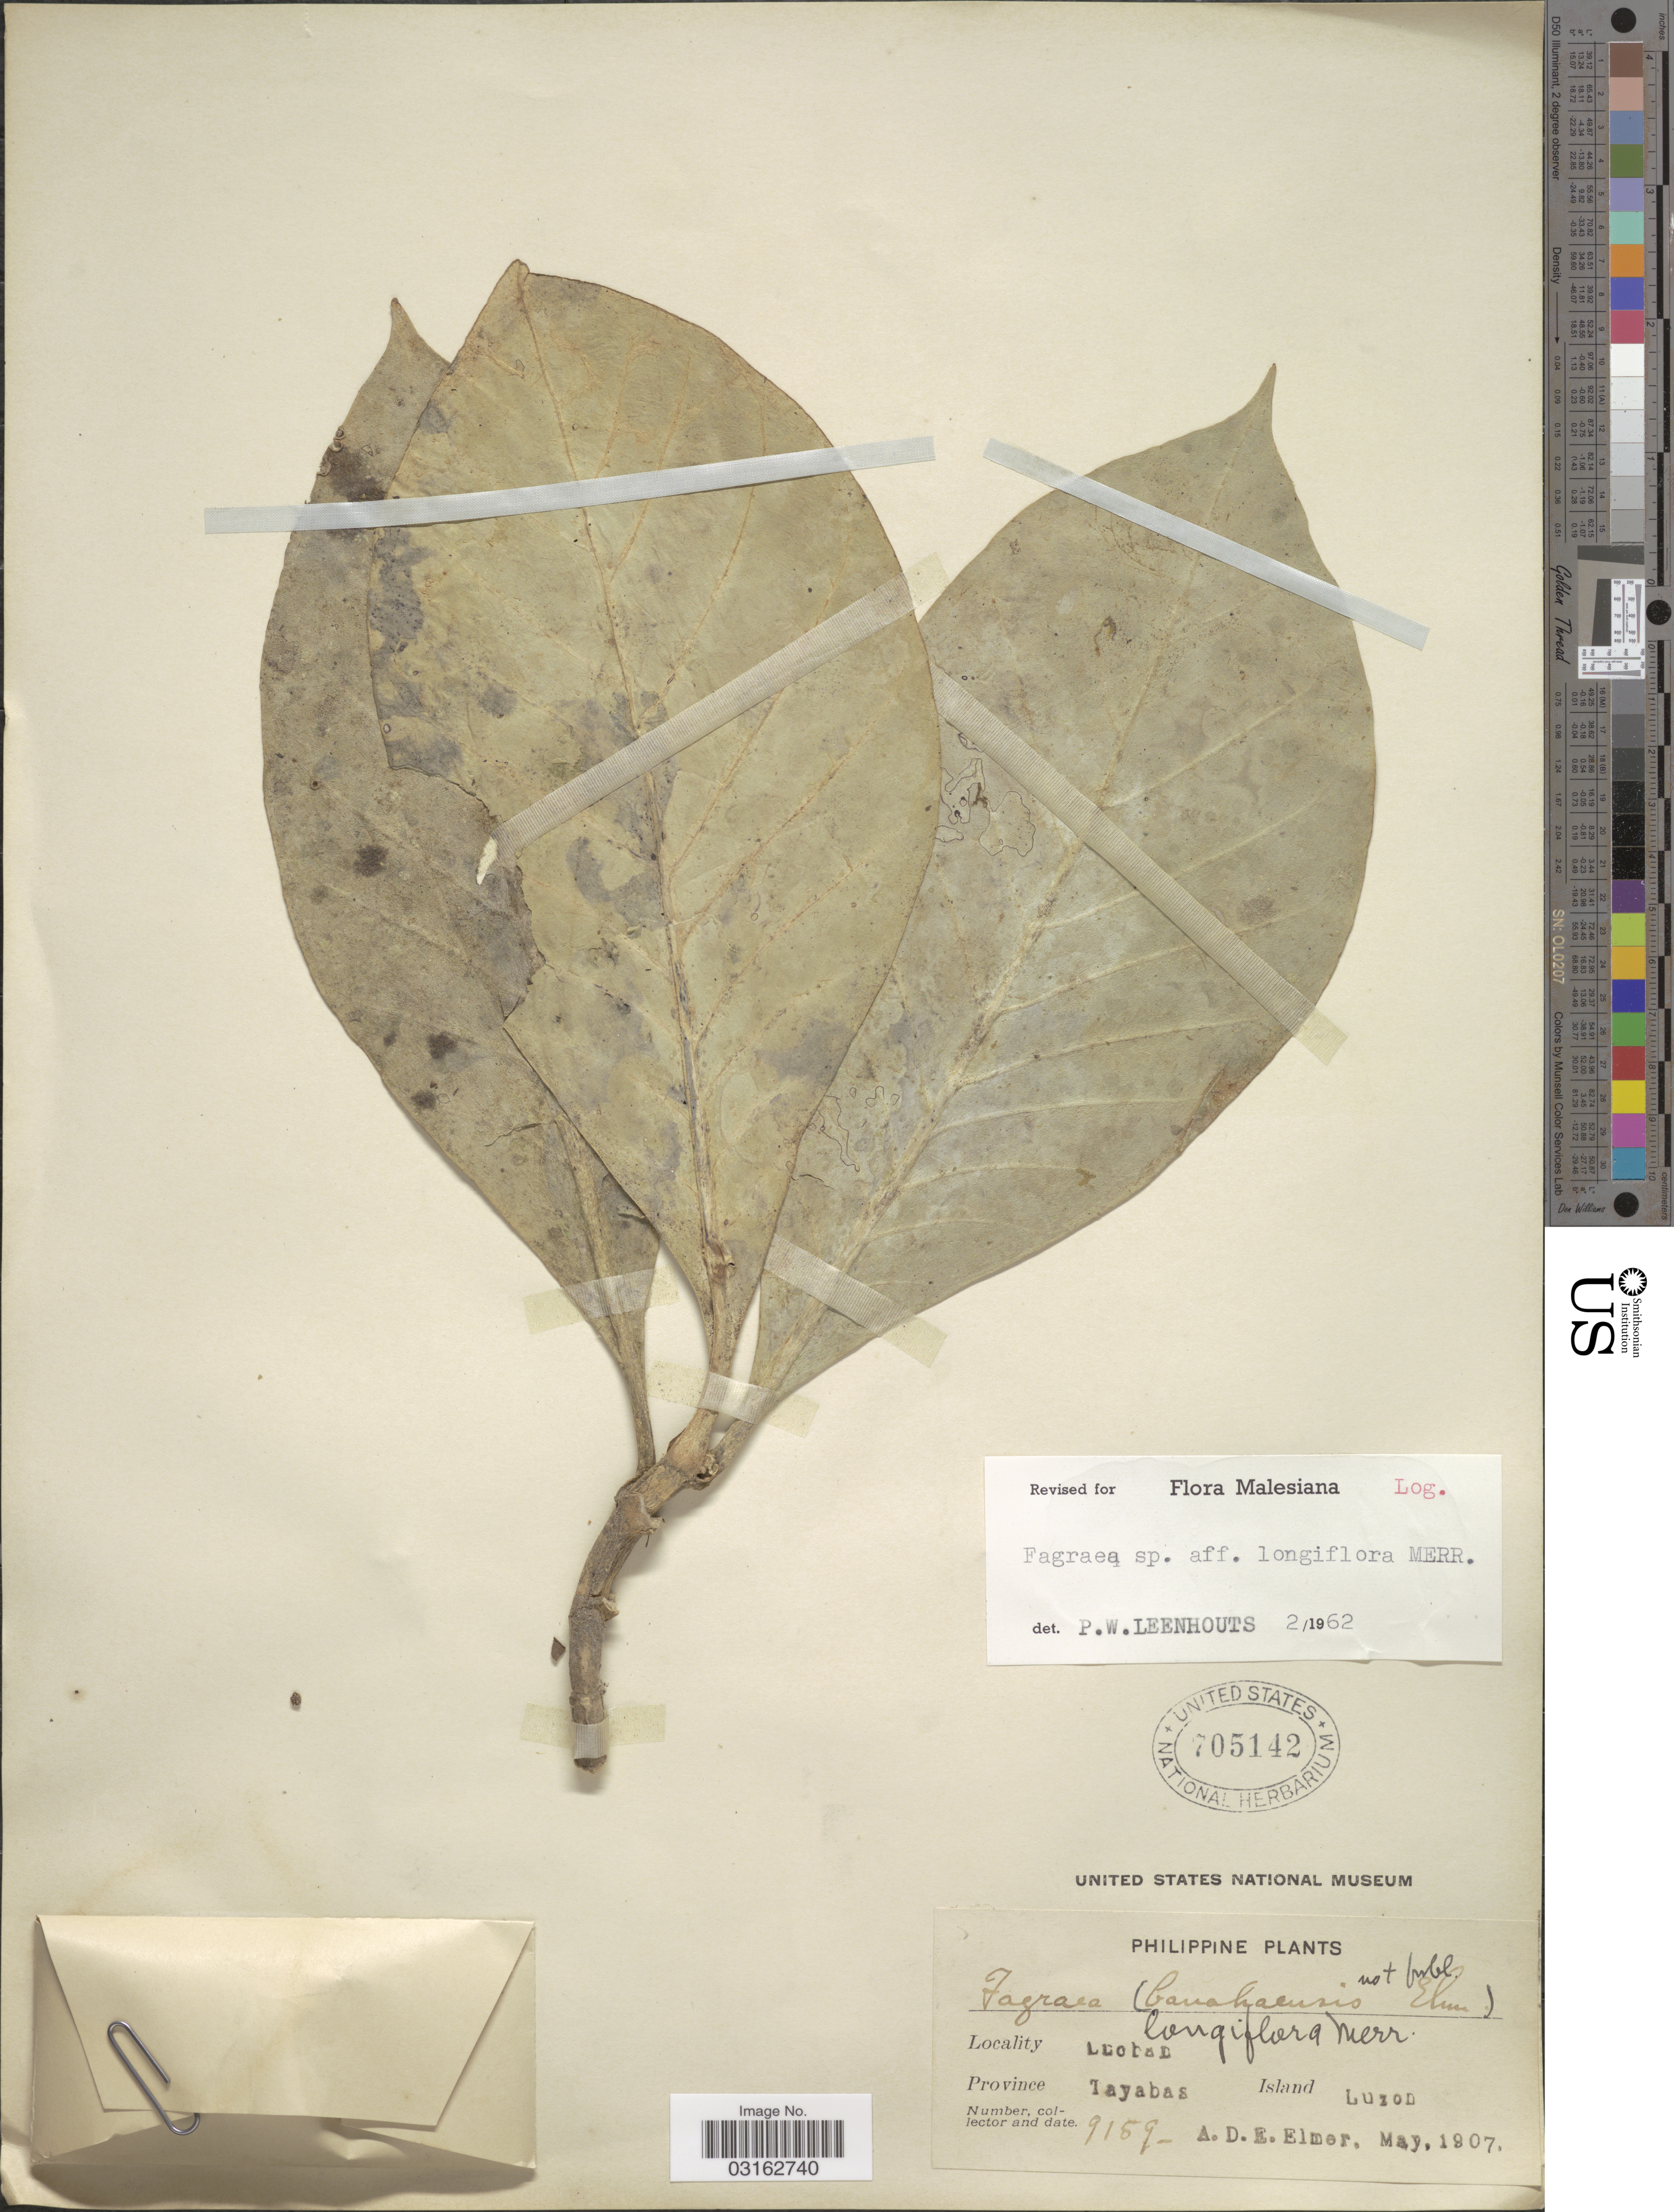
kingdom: Plantae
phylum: Tracheophyta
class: Magnoliopsida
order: Gentianales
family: Gentianaceae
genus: Fagraea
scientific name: Fagraea longiflora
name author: Merr.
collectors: A. D. E. Elmer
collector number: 9159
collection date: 1907-05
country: Philippines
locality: Lucban, Province Tayabas, Island Luzon.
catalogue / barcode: US 705142